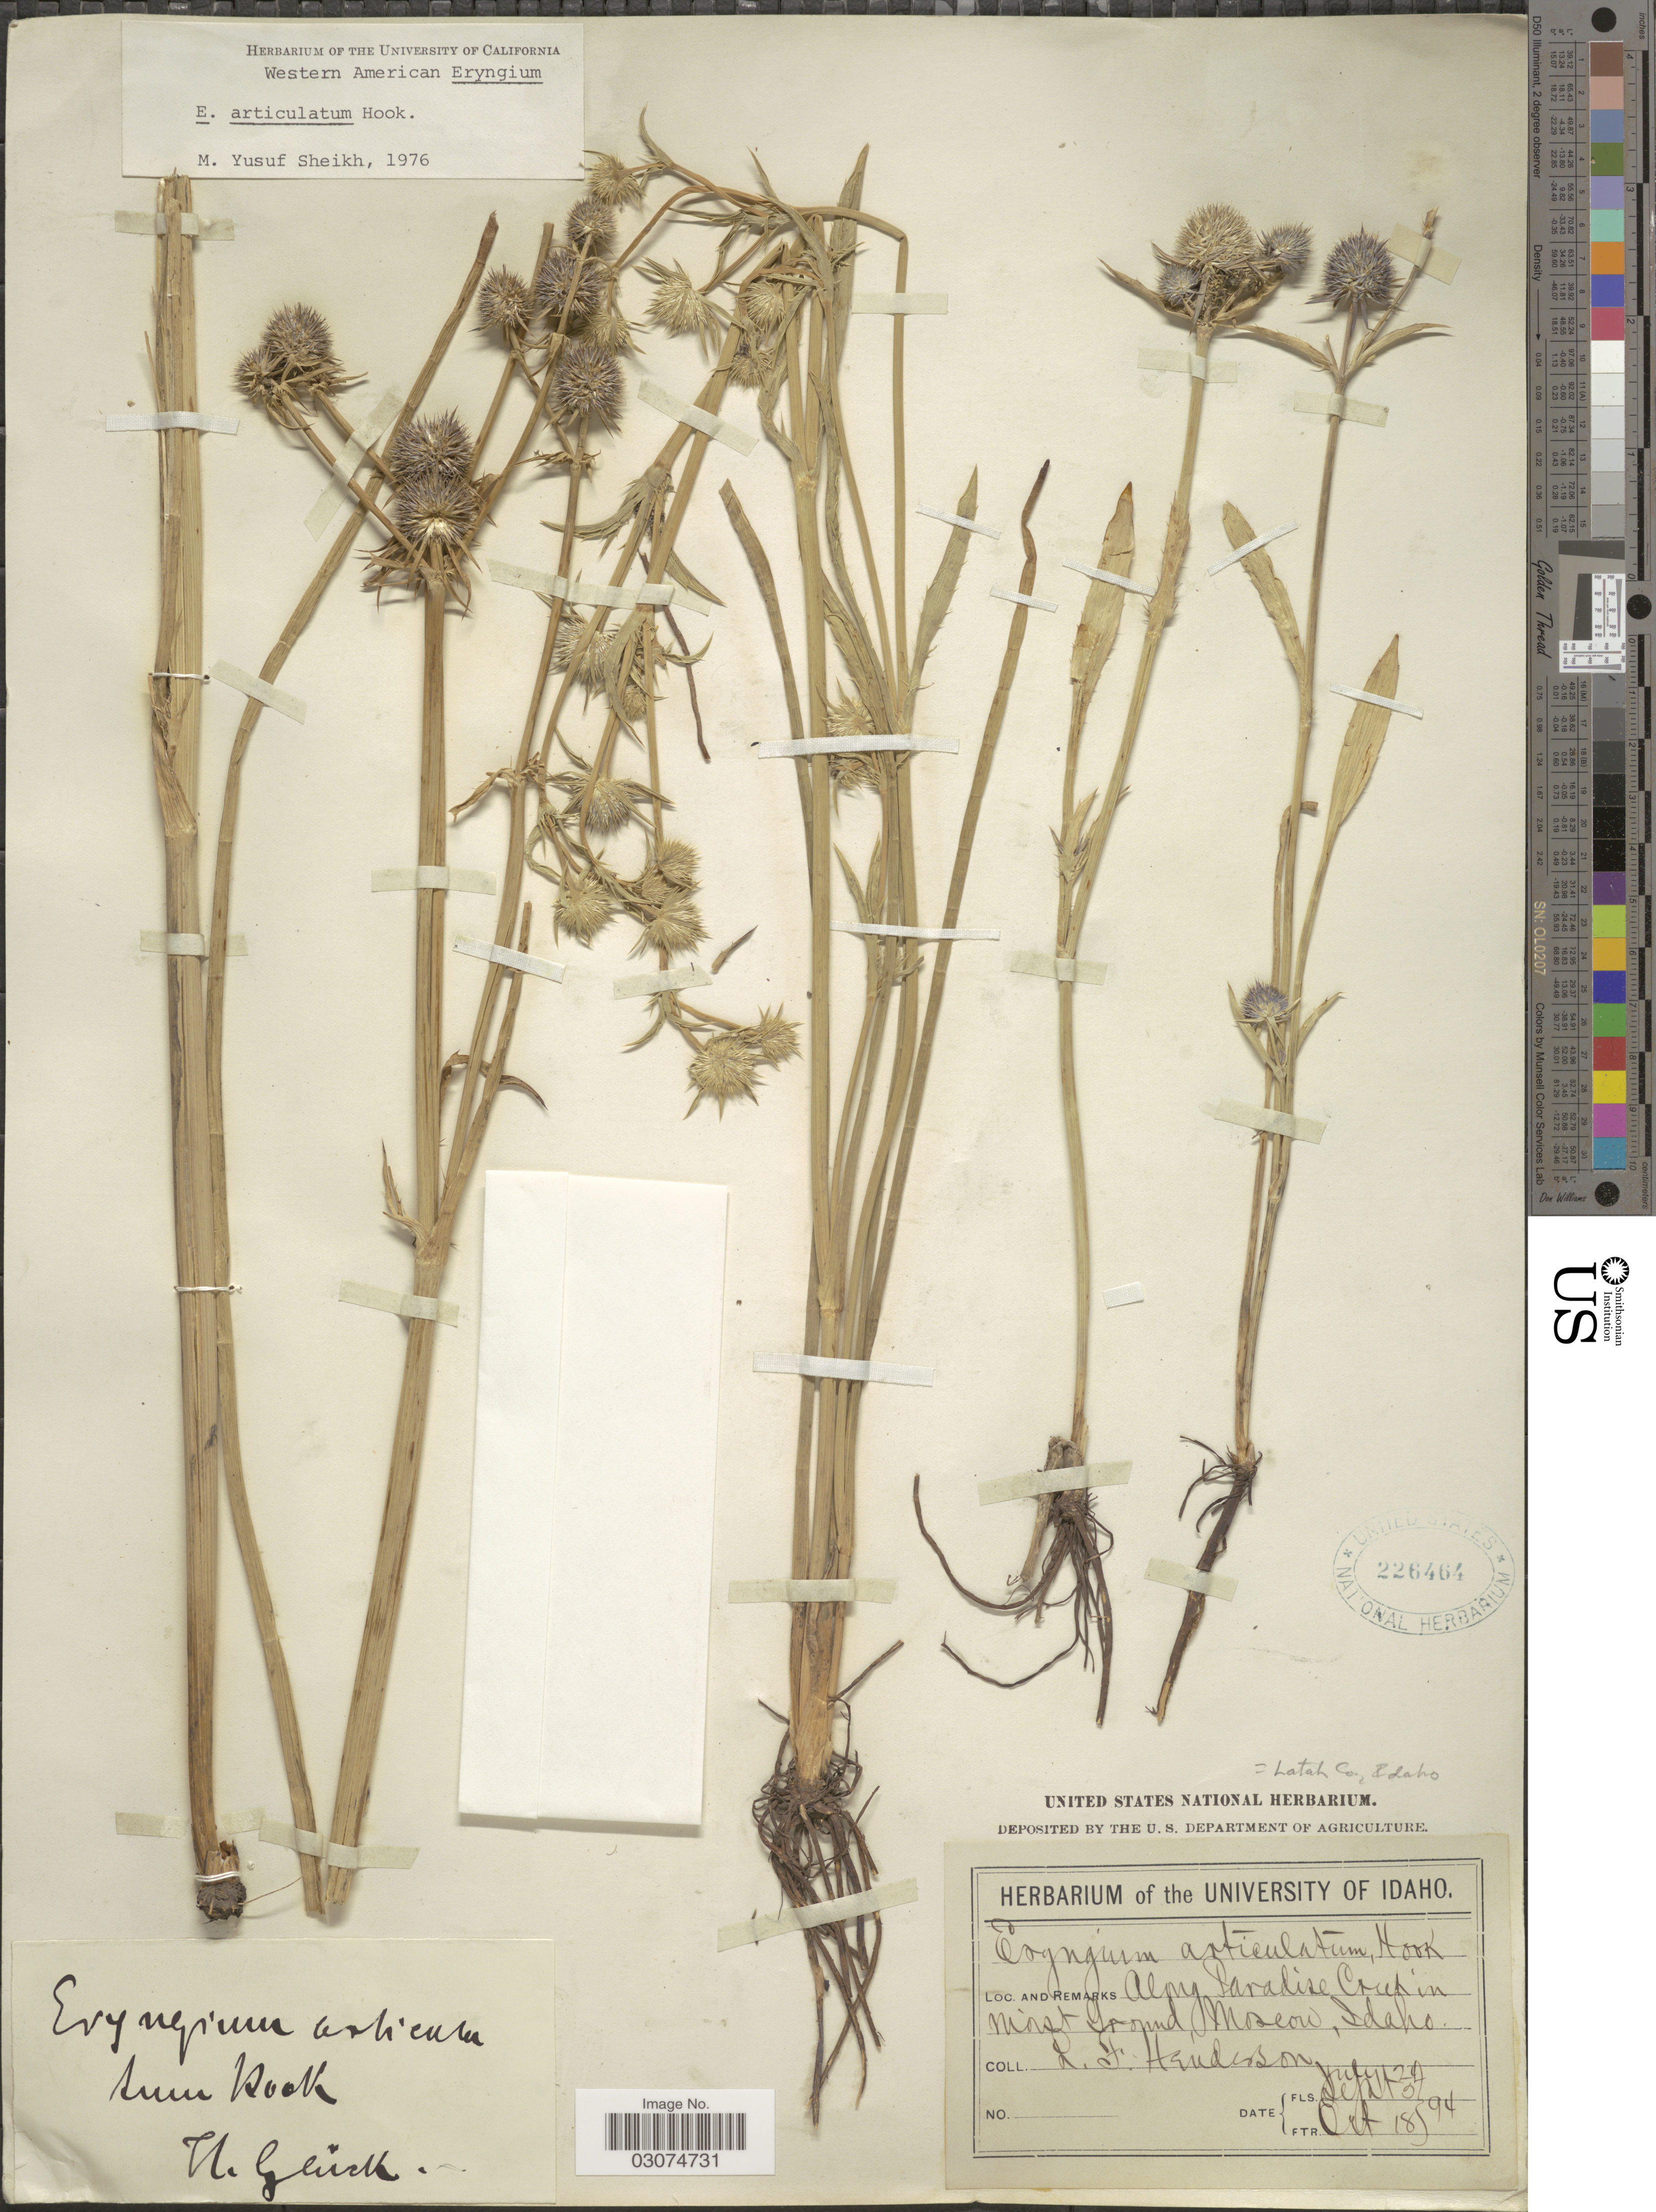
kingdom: Plantae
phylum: Tracheophyta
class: Magnoliopsida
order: Apiales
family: Apiaceae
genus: Eryngium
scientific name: Eryngium articulatum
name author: Hook.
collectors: L. Henderson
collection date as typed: Transcribed d/m/y: 24/7/94 to 18/10/94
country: United States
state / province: Idaho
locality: Latah Co. Along Paradise Creek in moist ground, Modcow.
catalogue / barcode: US 226464